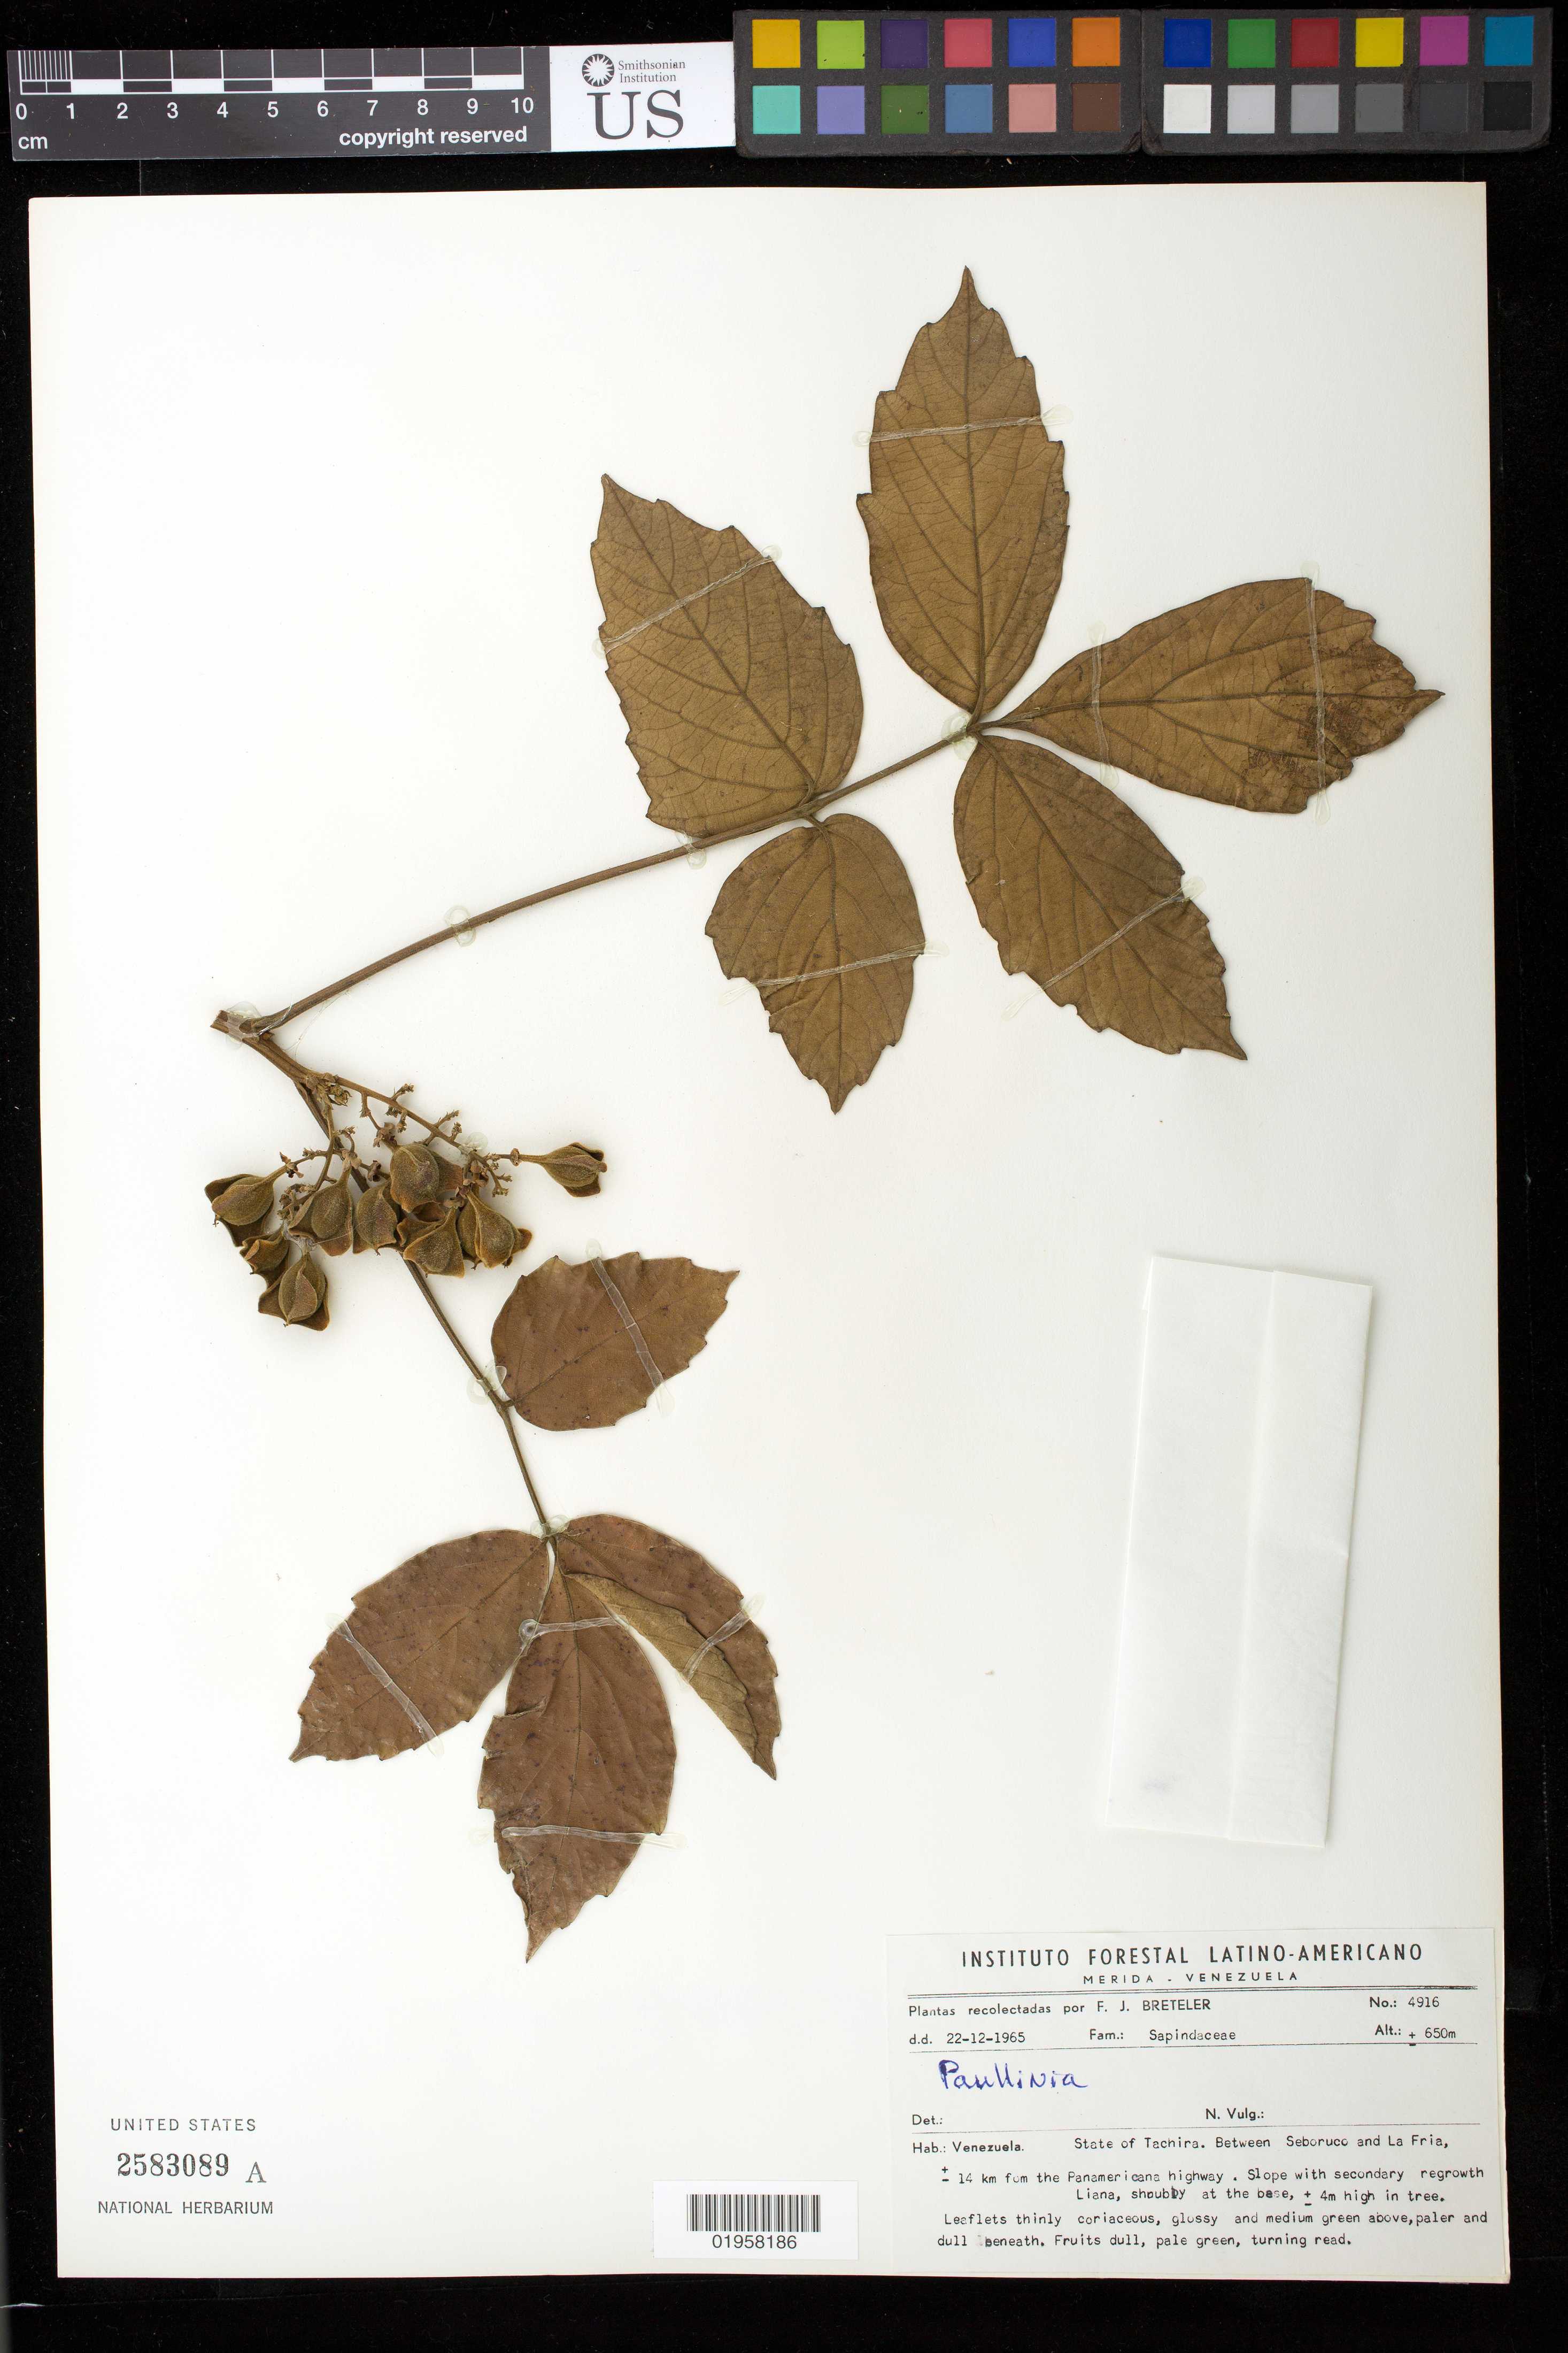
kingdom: Plantae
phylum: Tracheophyta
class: Magnoliopsida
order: Sapindales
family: Sapindaceae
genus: Paullinia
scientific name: Paullinia sp.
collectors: F. J. Breteler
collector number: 4916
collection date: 1965-12-22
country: Venezuela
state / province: Tachira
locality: Between Seboruco and La Fria, ±14 km from the Panamericana Highway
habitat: Slope with secondary regrowth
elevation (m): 650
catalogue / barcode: US 2583089A